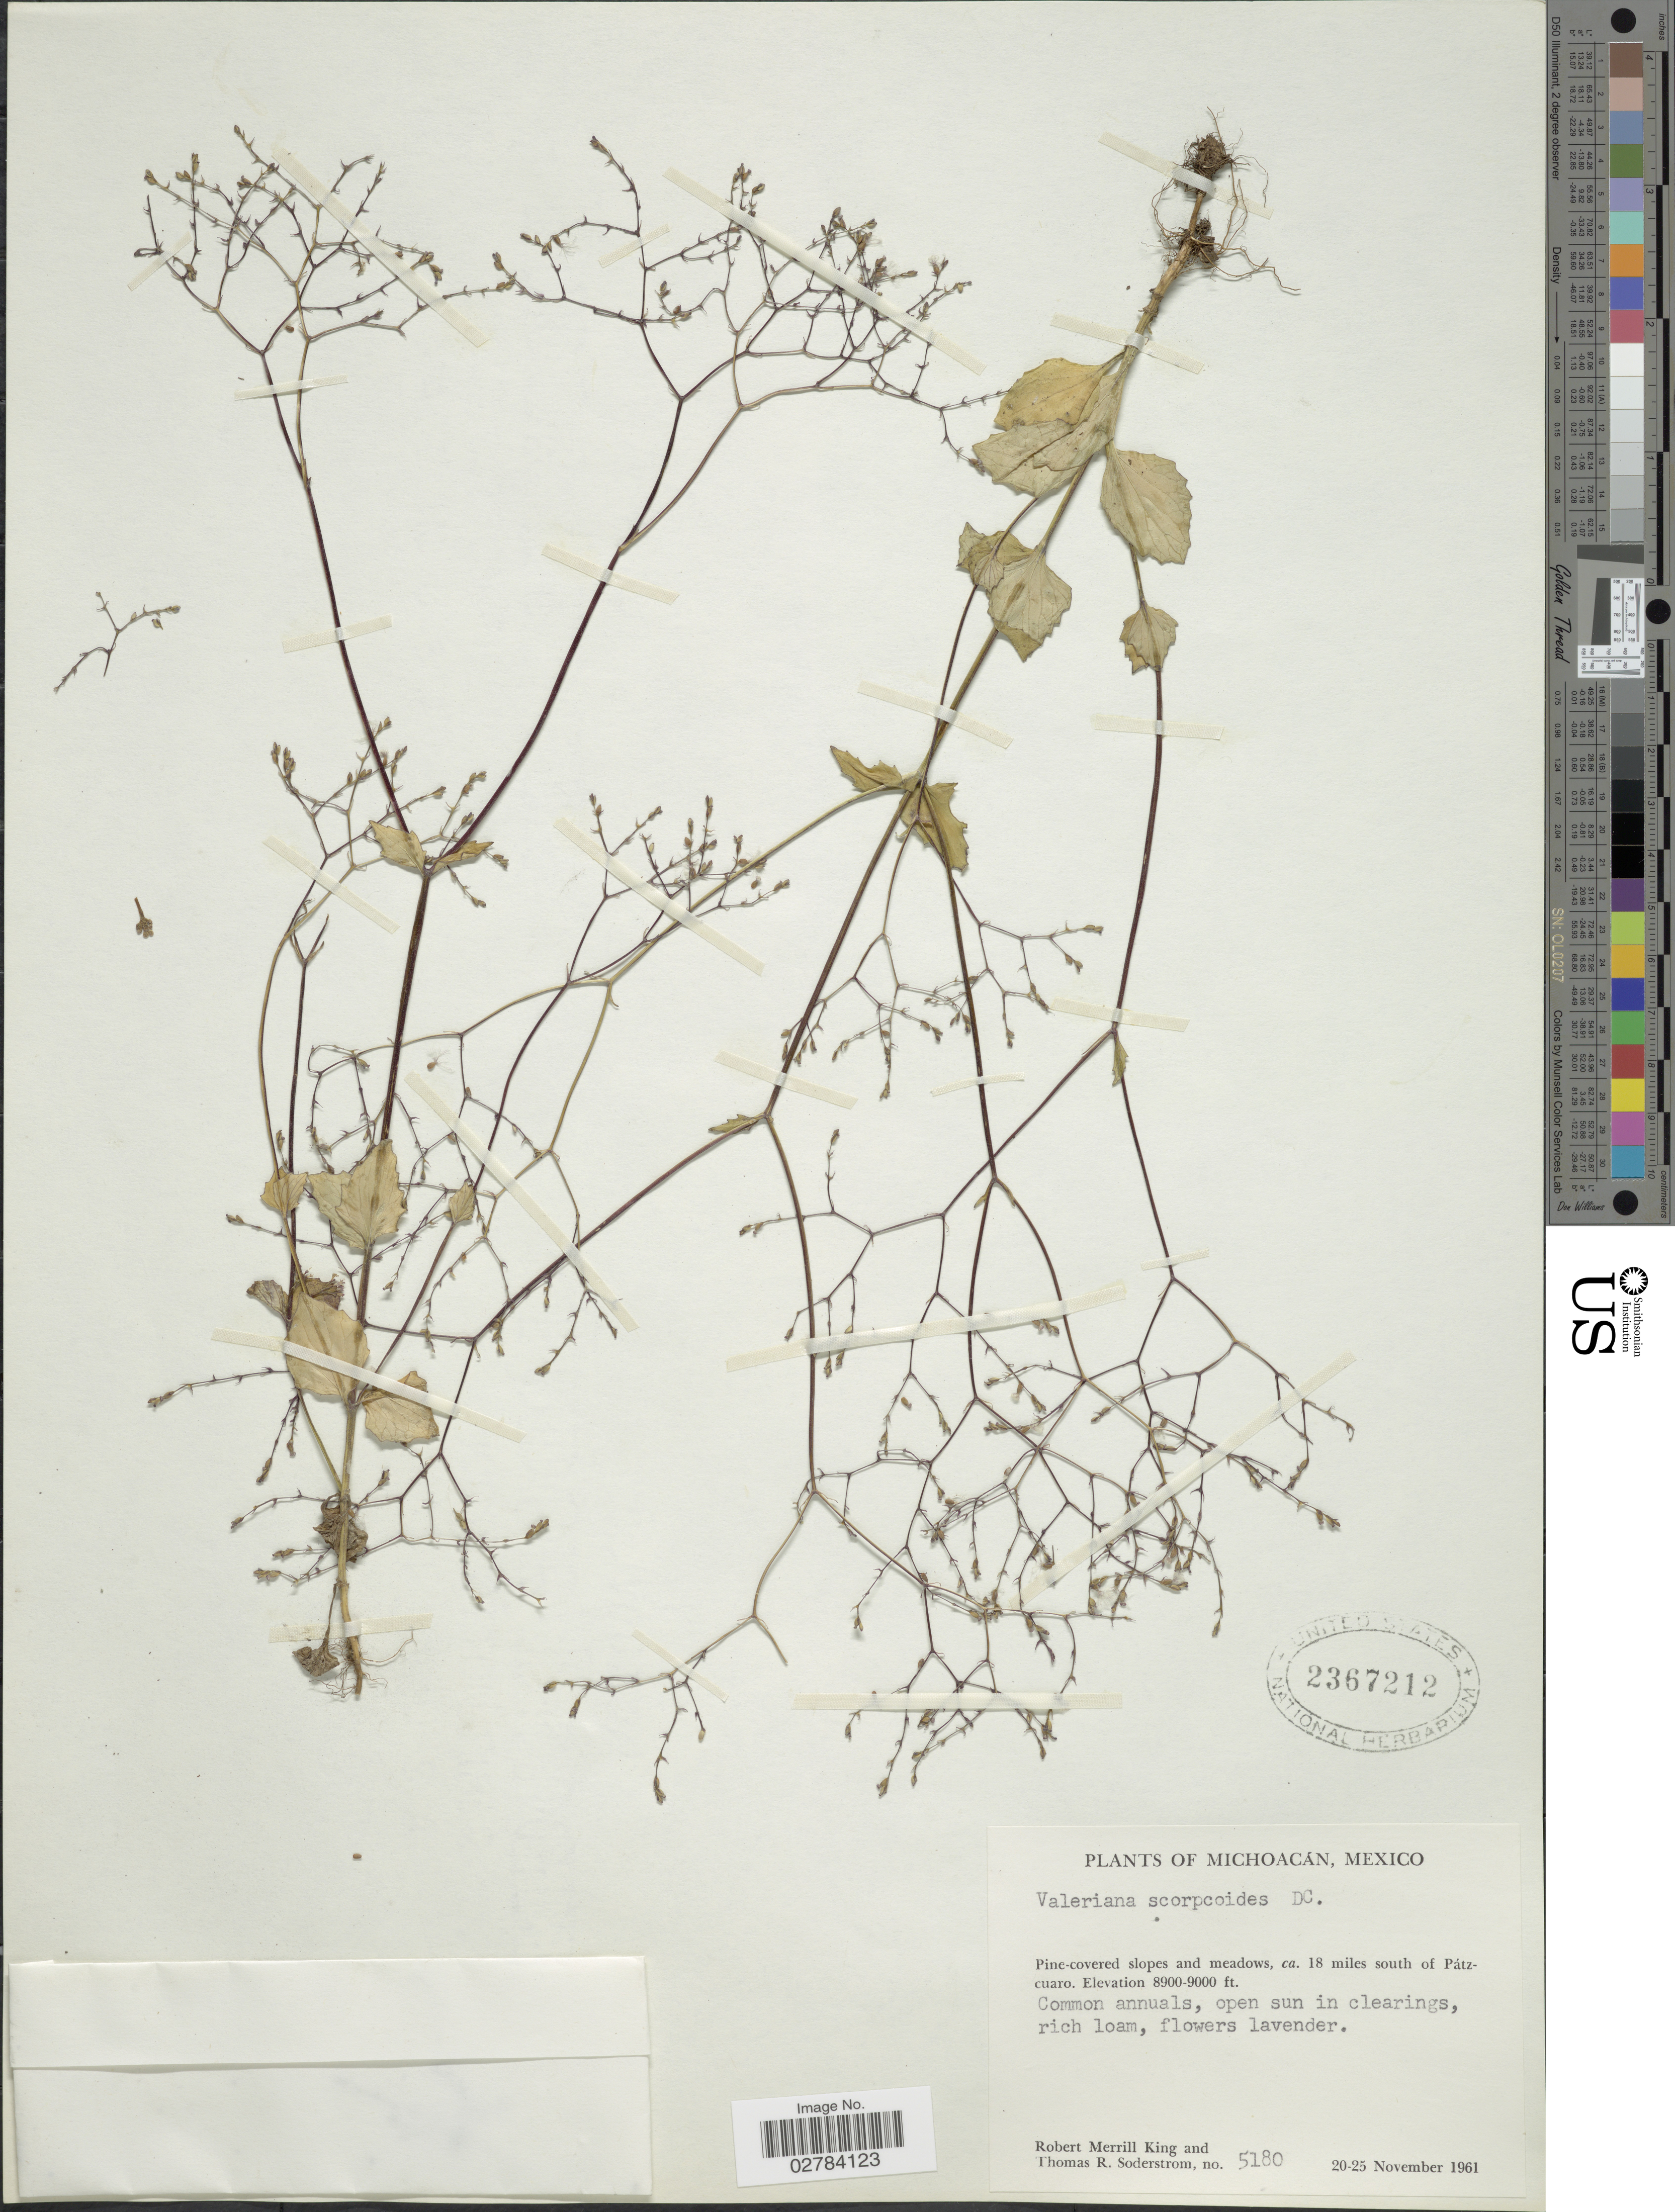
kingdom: Plantae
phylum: Tracheophyta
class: Magnoliopsida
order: Dipsacales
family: Caprifoliaceae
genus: Valeriana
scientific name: Valeriana urticaefolia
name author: Kunth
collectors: R. M. King & T. R. Soderstrom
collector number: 5180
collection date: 1961-11-20/1961-11-25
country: Mexico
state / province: Michoacán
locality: Ca. 18 miles south of Pátzcuaro.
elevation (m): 2713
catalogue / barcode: US 2367212